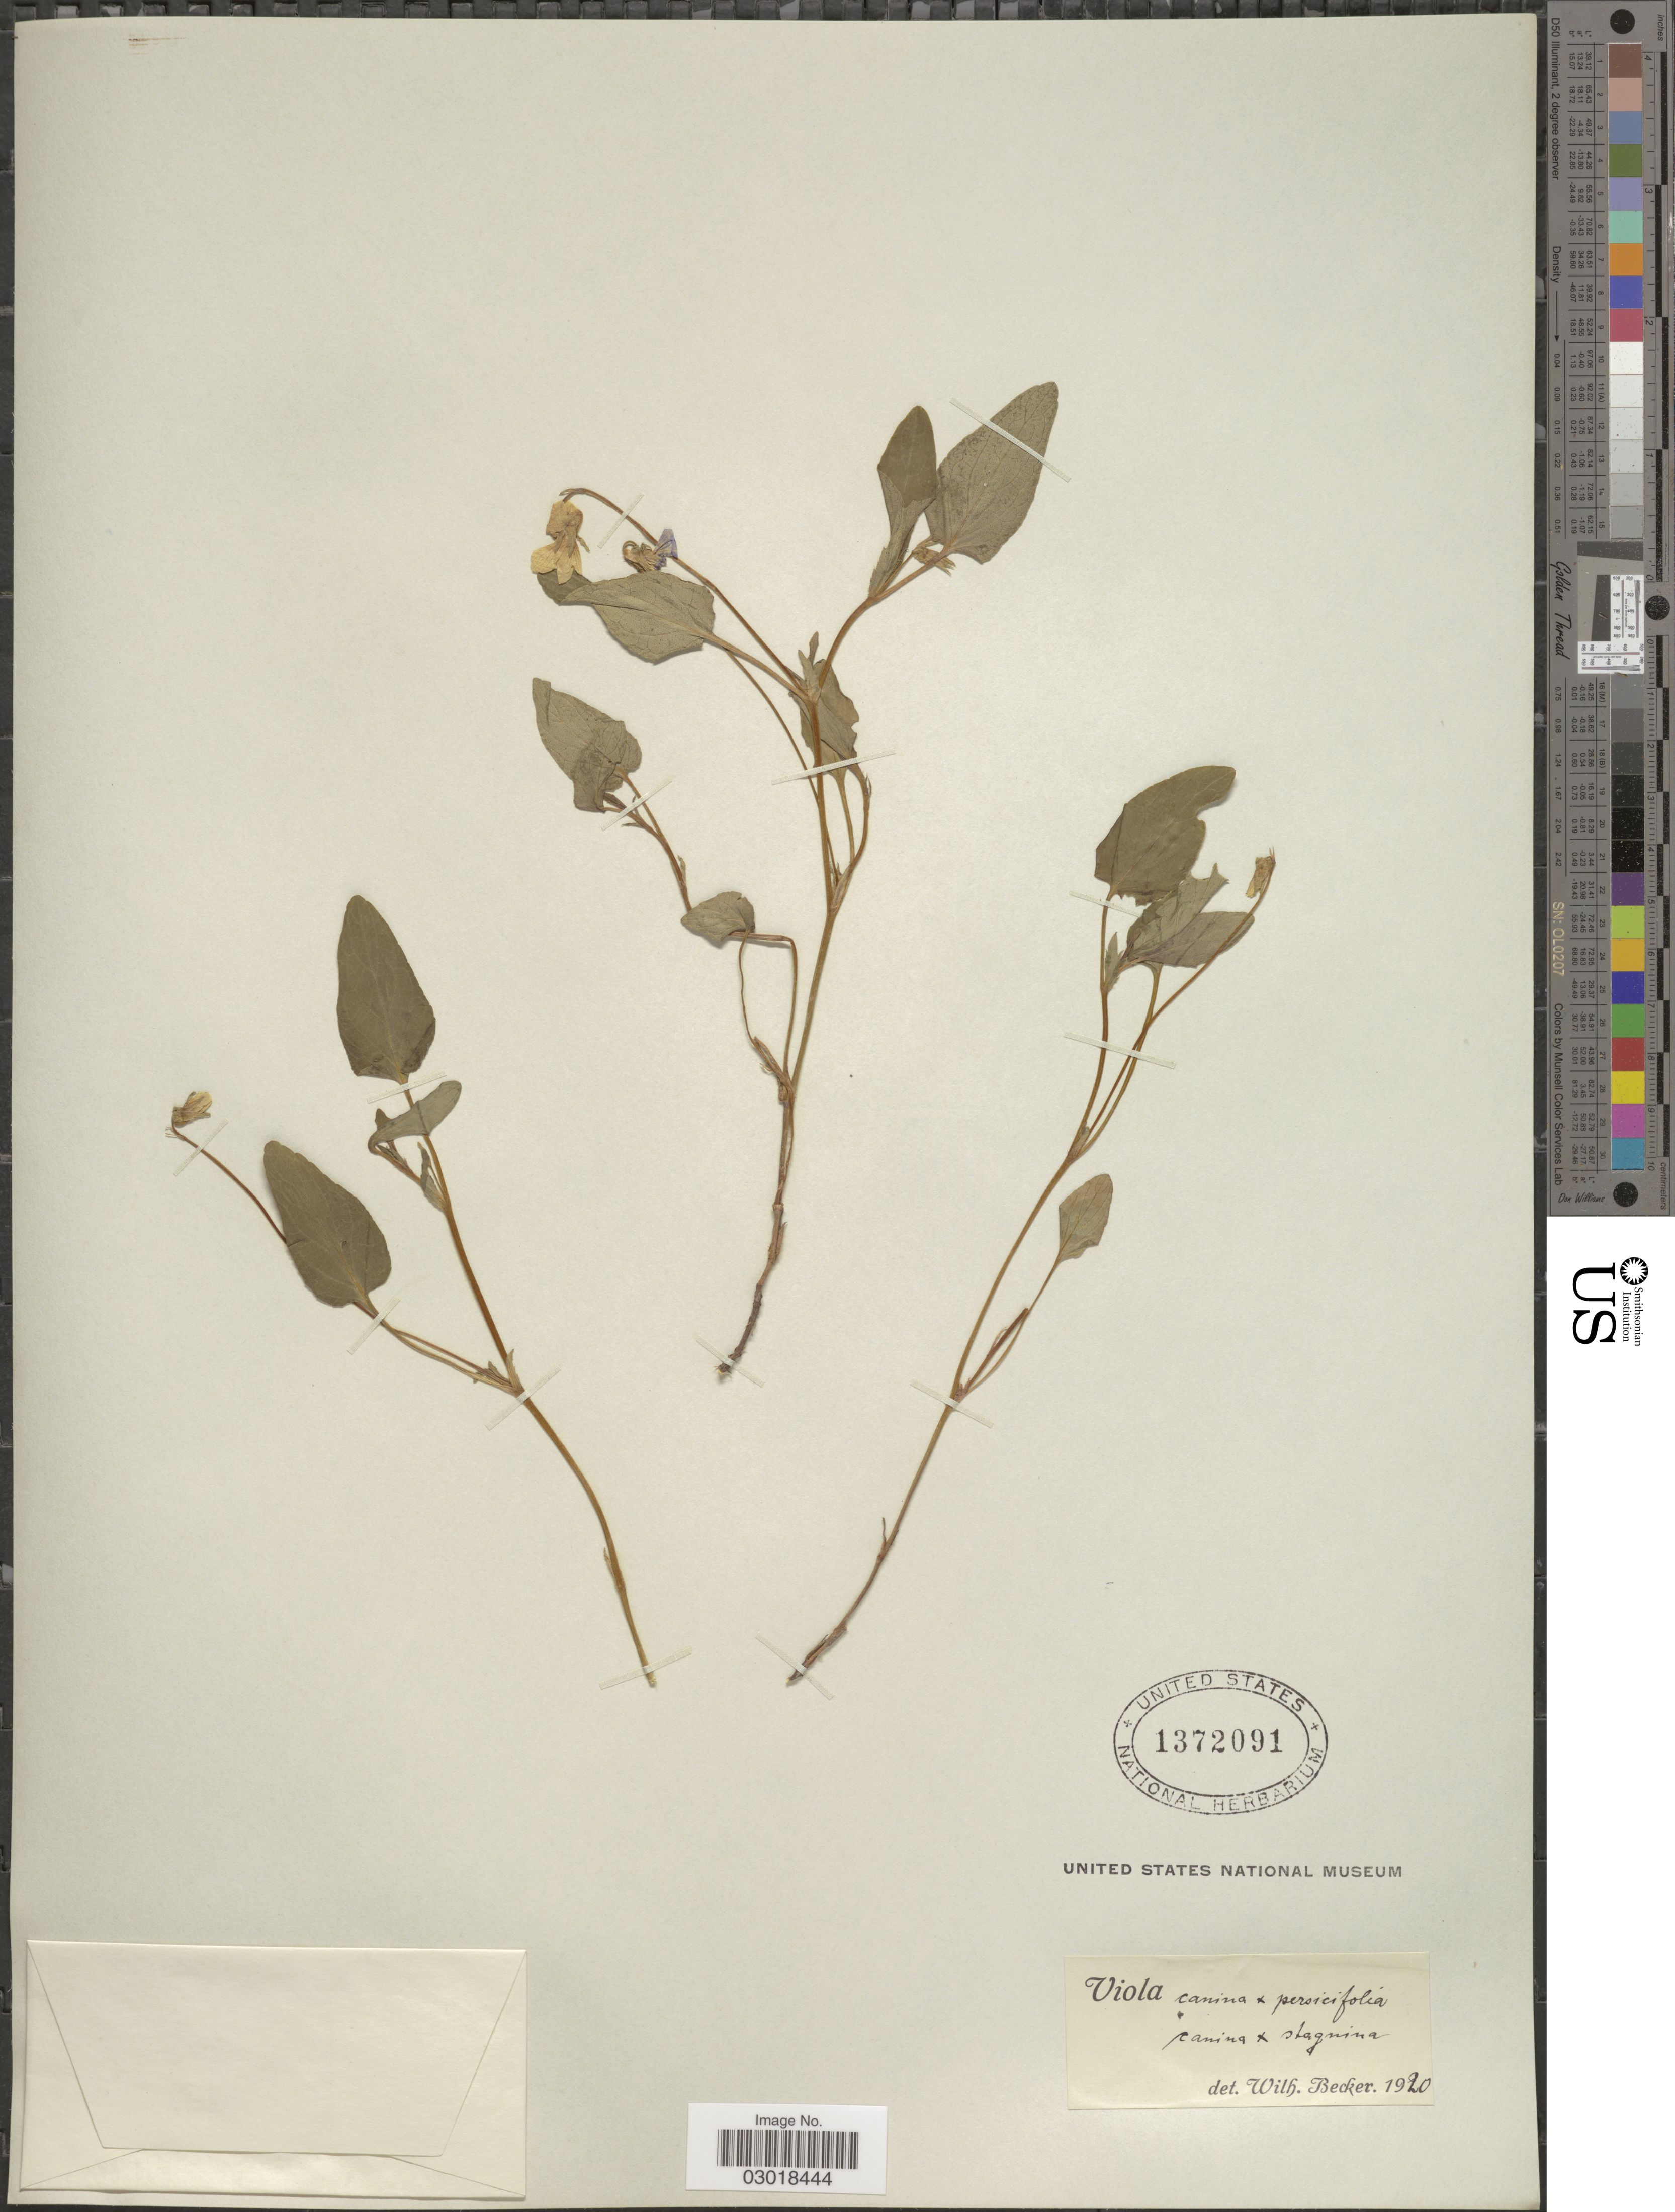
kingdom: Plantae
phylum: Tracheophyta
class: Magnoliopsida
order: Malpighiales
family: Violaceae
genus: Viola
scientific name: Viola canina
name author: L.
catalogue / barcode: US 1372091